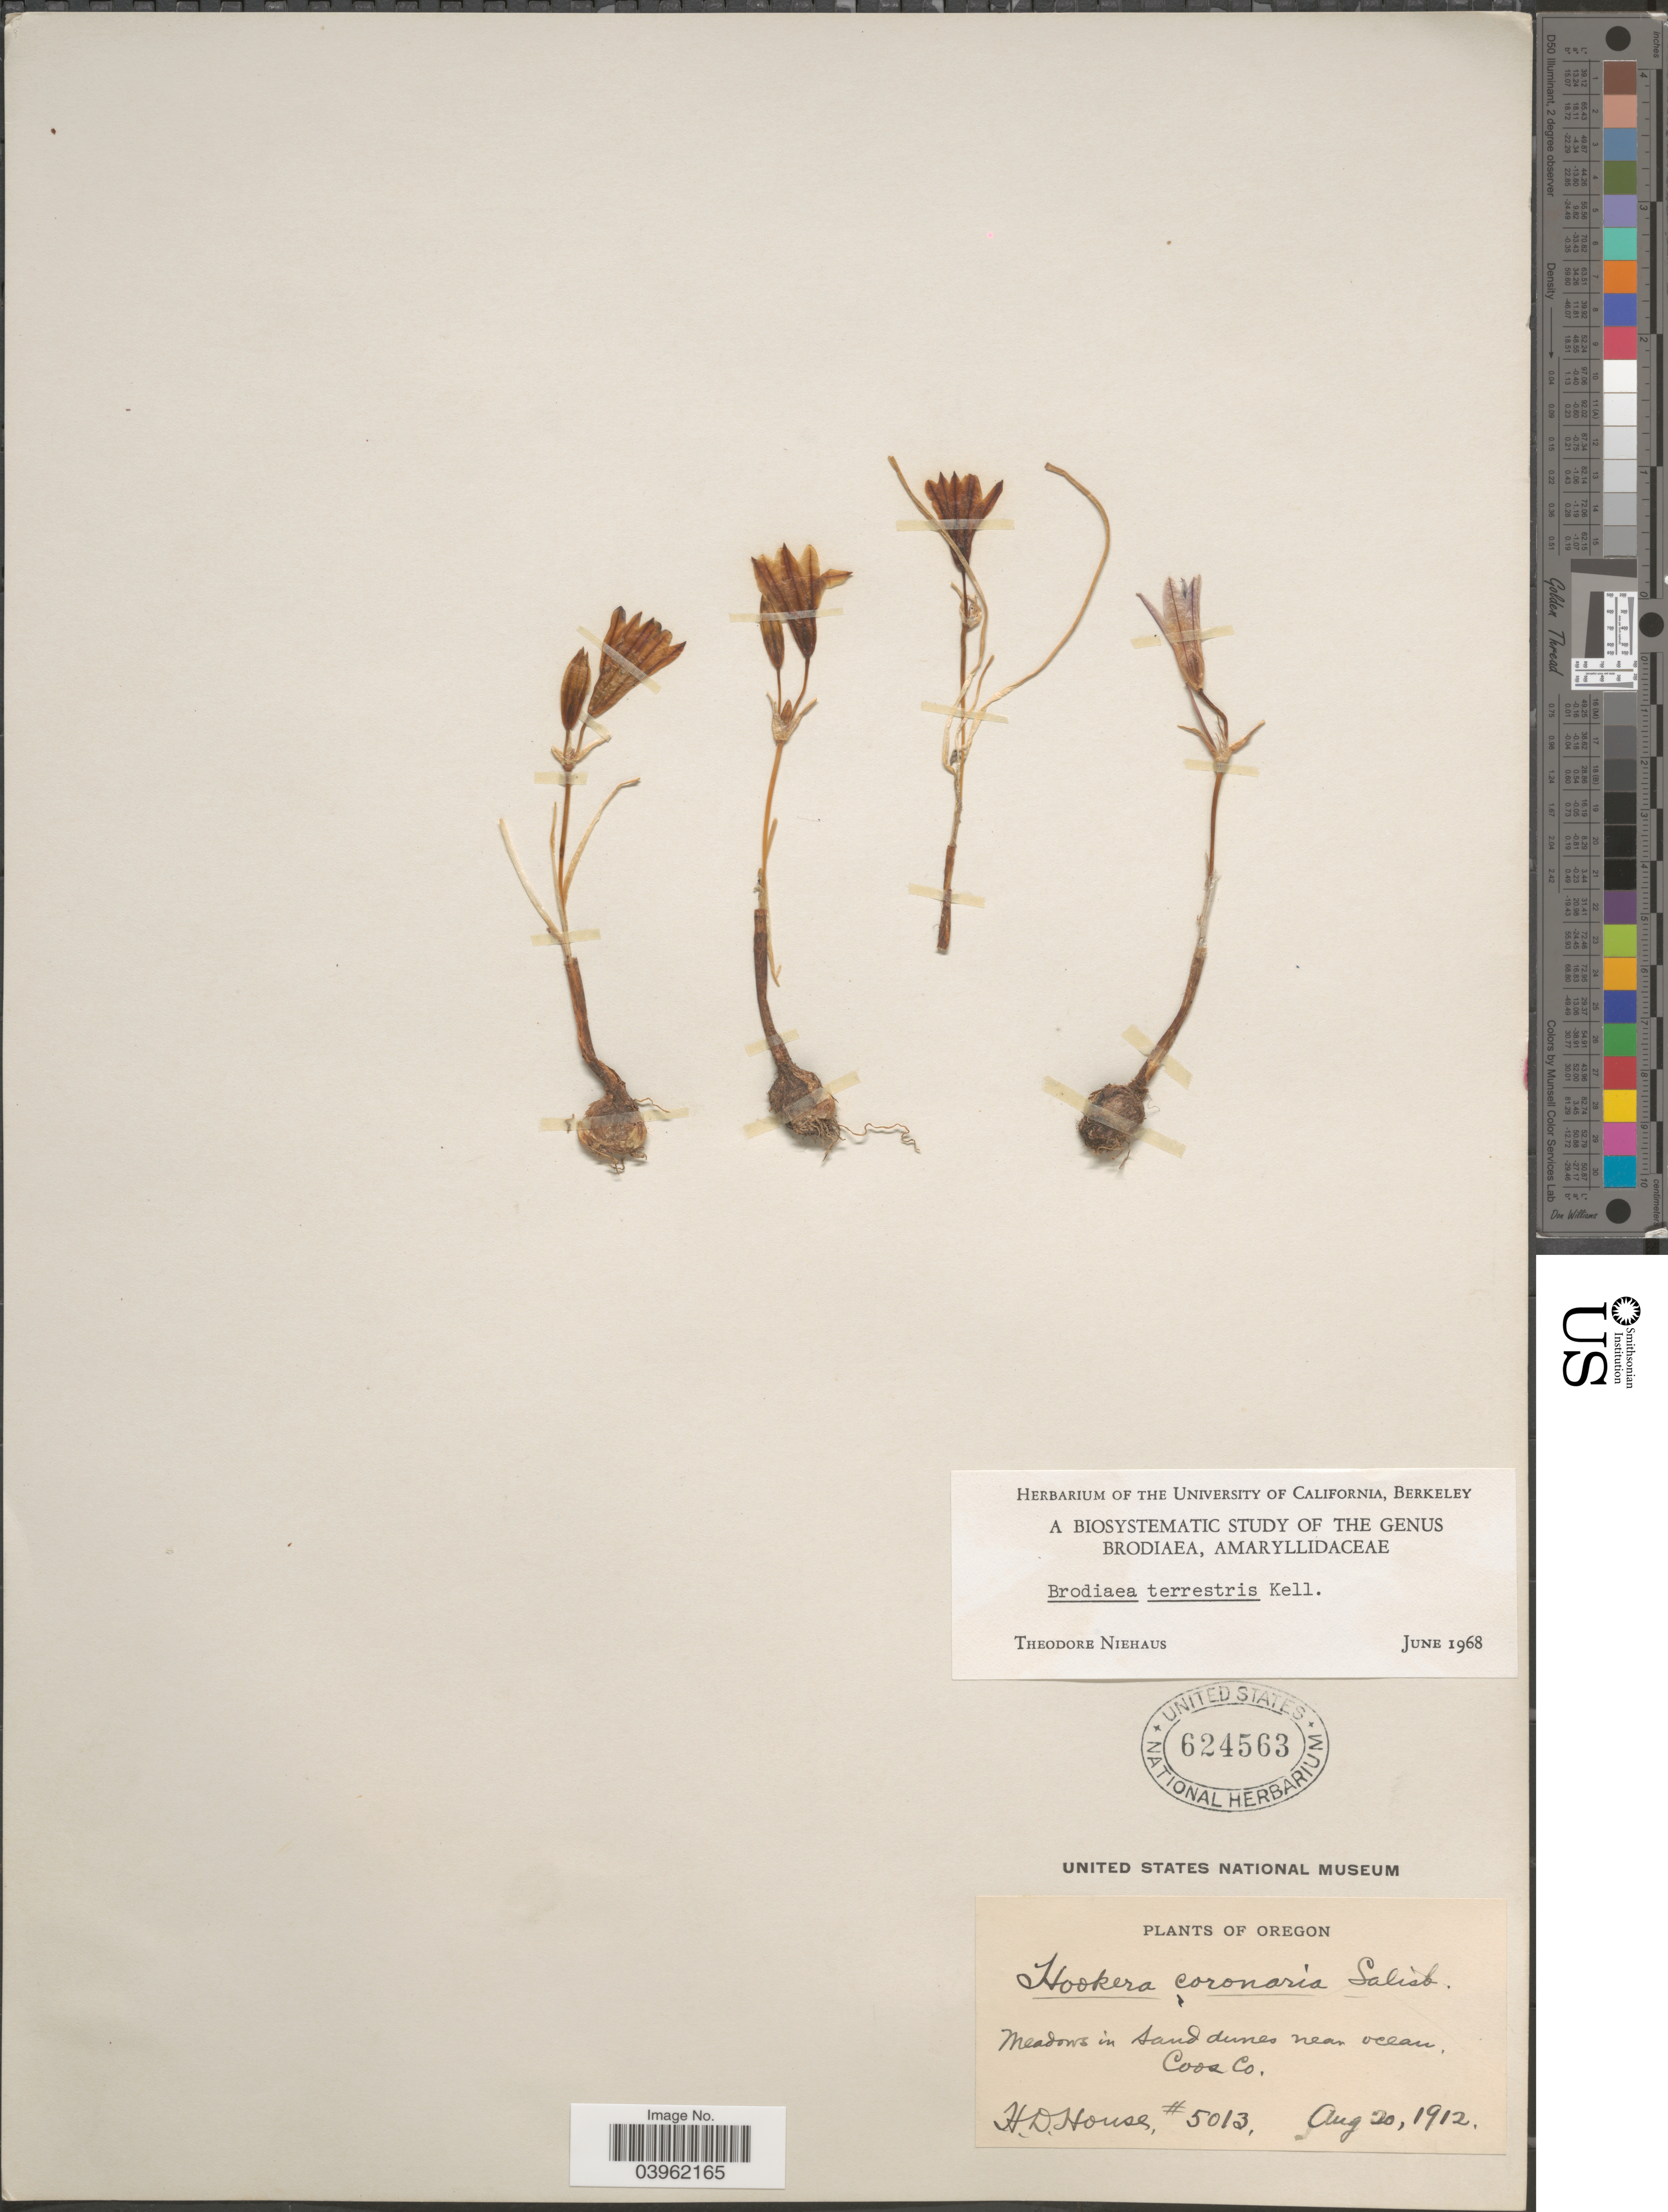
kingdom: Plantae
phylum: Tracheophyta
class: Liliopsida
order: Asparagales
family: Asparagaceae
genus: Brodiaea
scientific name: Brodiaea terrestris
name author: Kellogg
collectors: H. D. House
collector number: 5013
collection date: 1912-08-20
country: United States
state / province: Oregon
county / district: Coos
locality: Meadows in sand dunes near ocean, Coos Co.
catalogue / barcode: US 624563